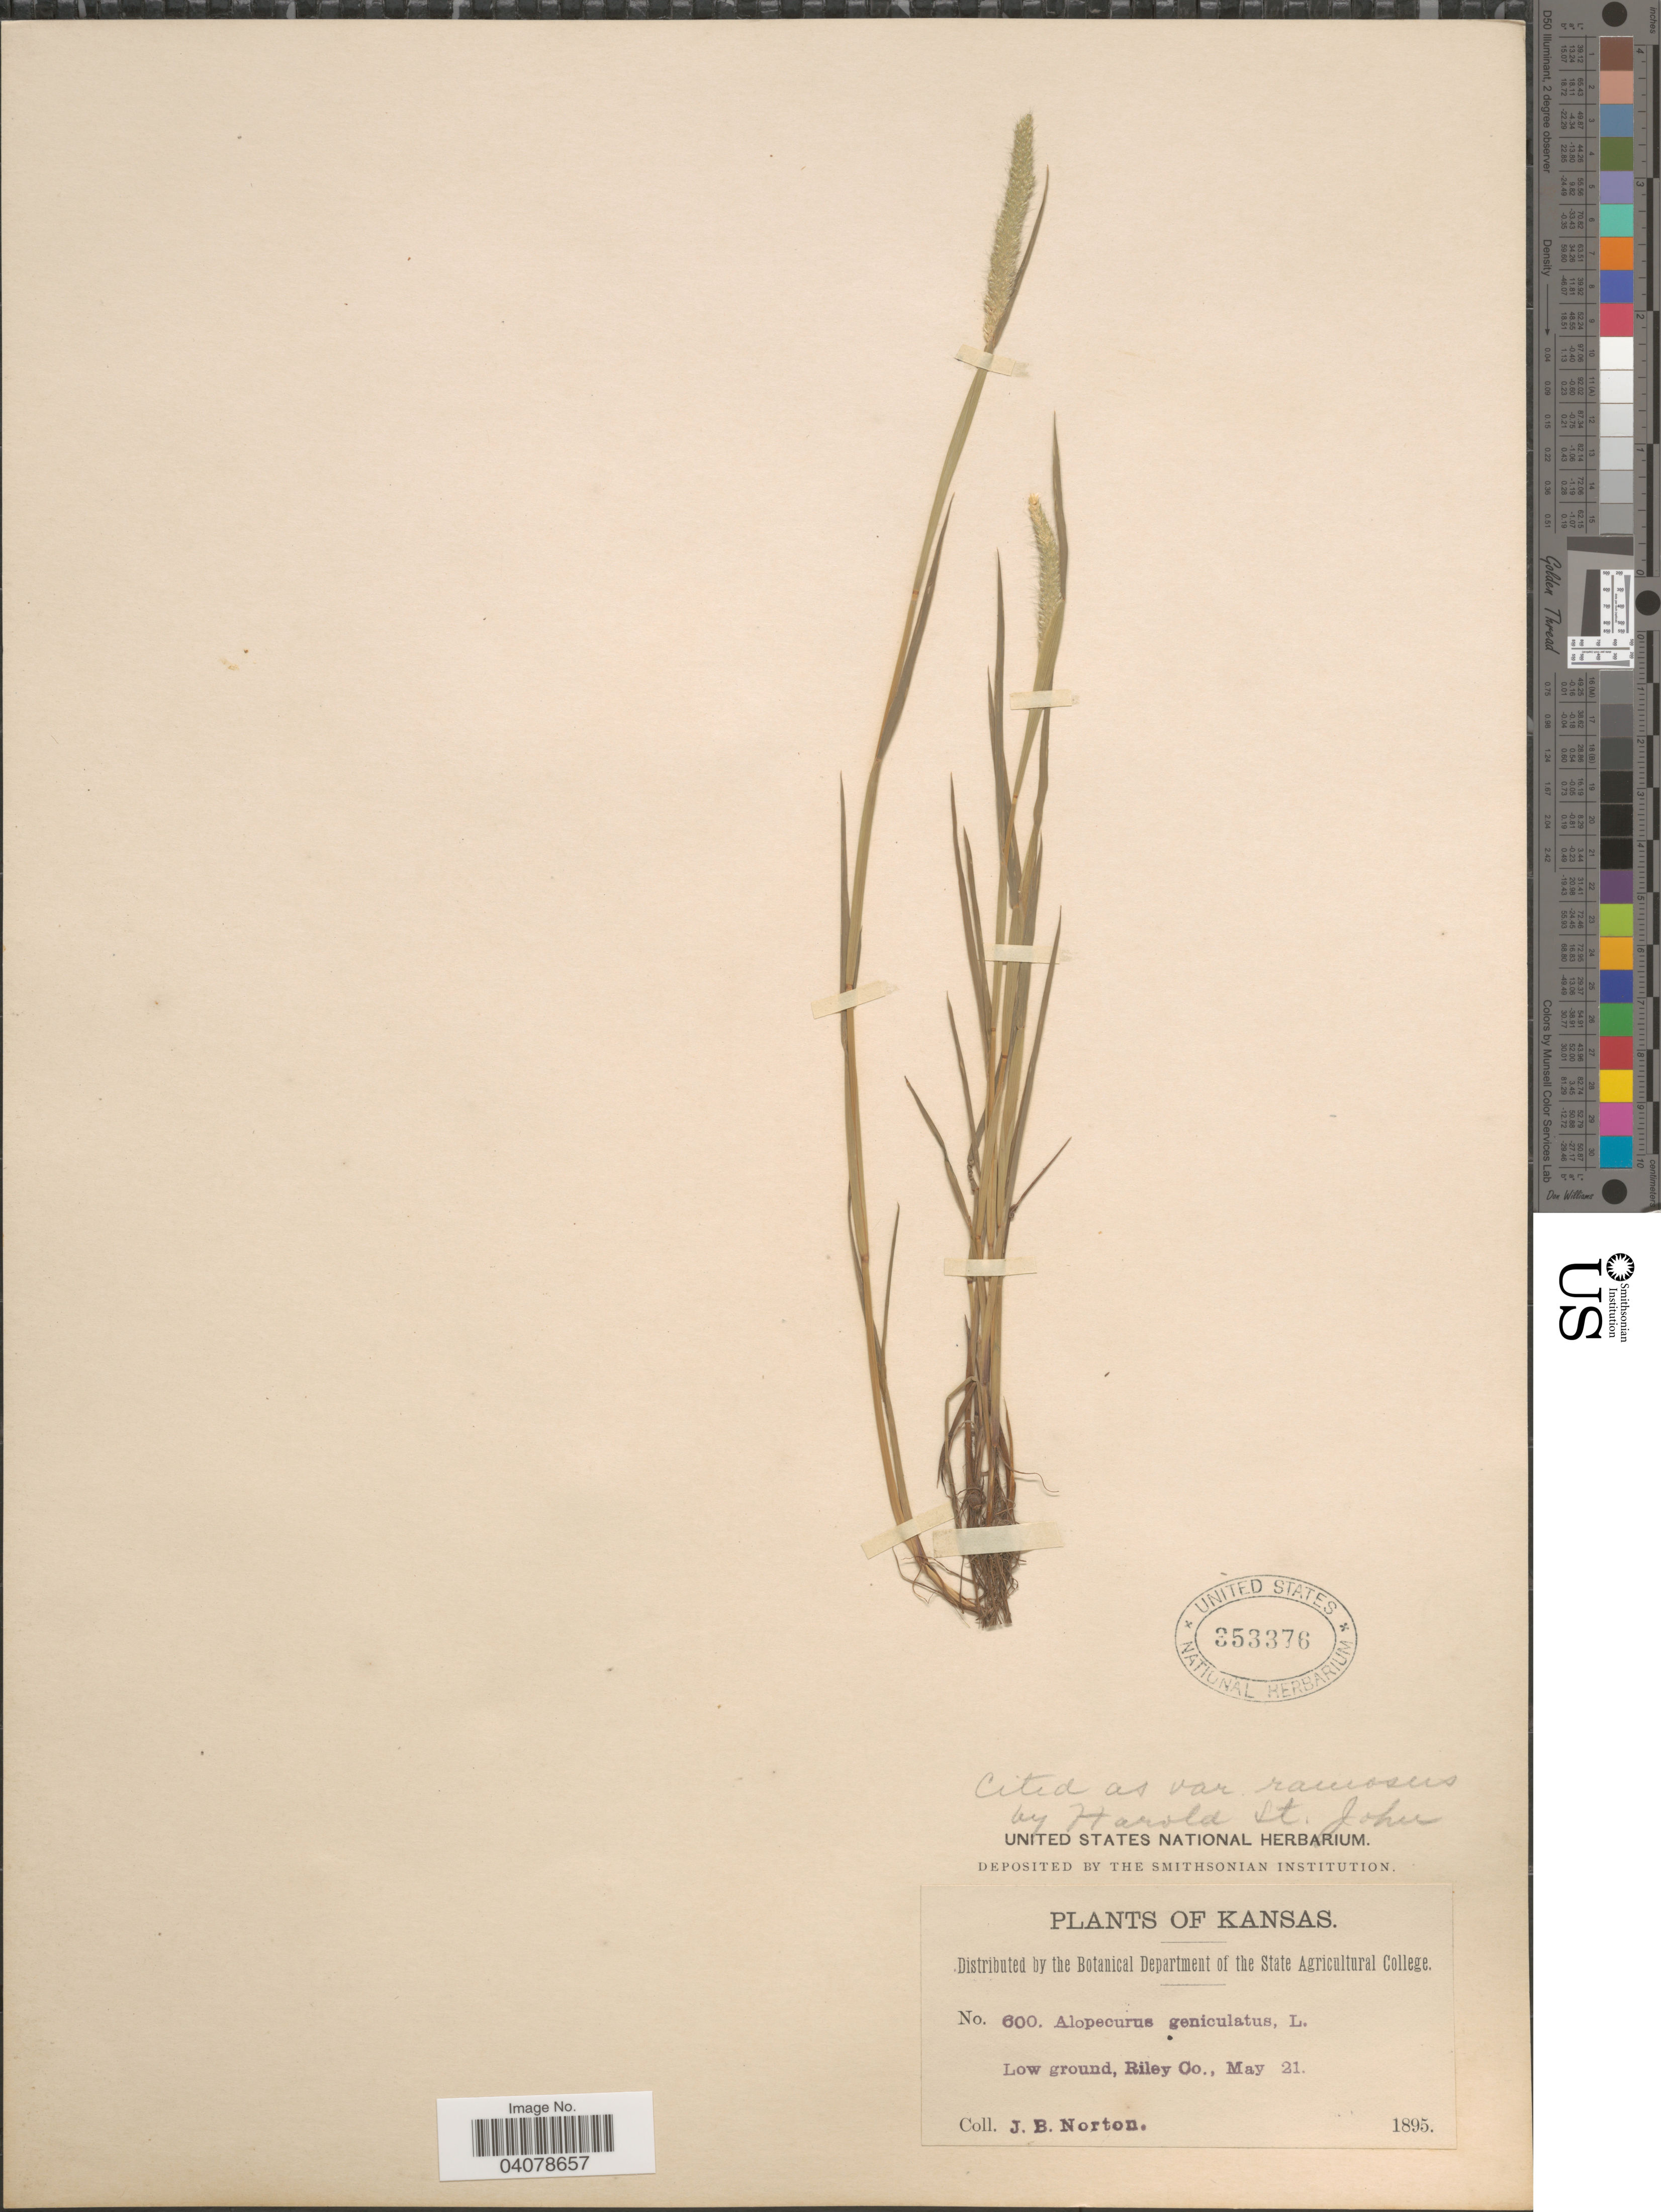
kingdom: Plantae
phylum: Tracheophyta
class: Liliopsida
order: Poales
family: Poaceae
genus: Alopecurus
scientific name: Alopecurus carolinianus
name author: Walter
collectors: J. B. Norton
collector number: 600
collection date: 1895-05-21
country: United States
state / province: Kansas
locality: Low ground, Riley Co.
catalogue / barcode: US 353376